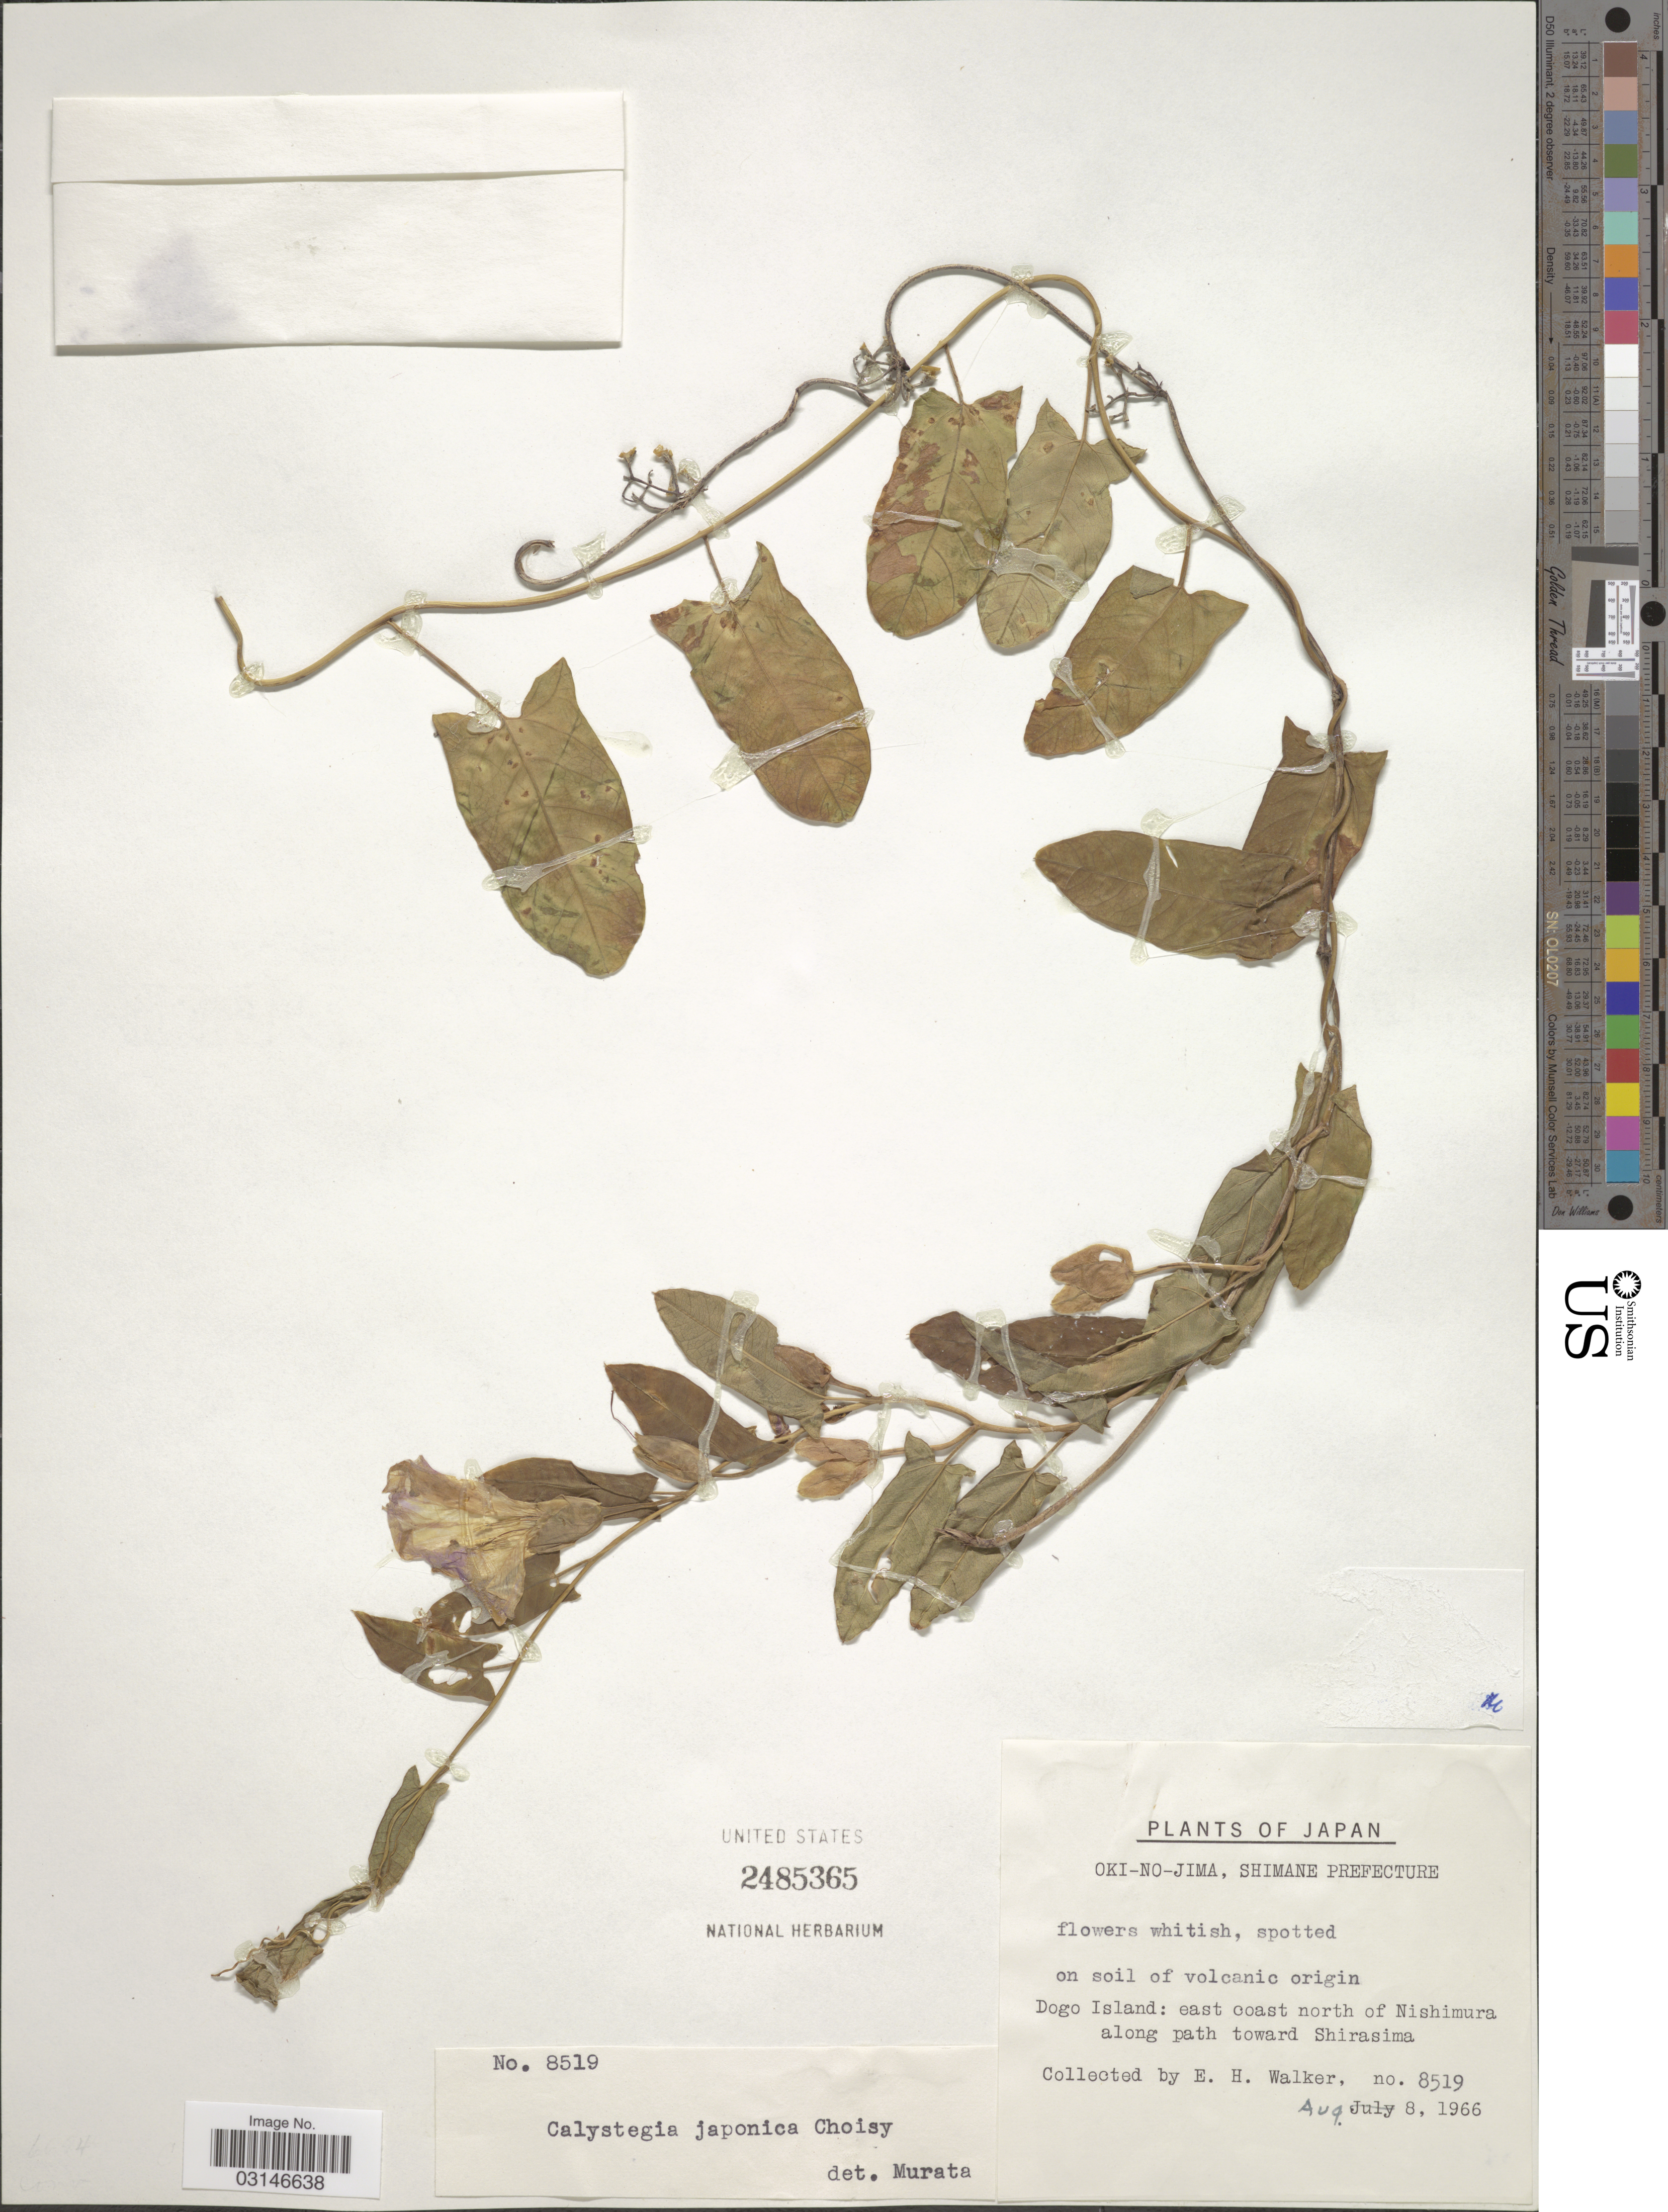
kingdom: Plantae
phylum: Tracheophyta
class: Magnoliopsida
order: Solanales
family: Convolvulaceae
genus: Calystegia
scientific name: Calystegia japonica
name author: (Thunb.) Choisy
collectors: E. H. Walker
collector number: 8519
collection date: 1966-08-08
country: Japan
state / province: Simane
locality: Oki-No-Jima, Shimane Prefecture. Dogo Island: east coast north of Nishimura along path toward Shirasima.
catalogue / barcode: US 2485365